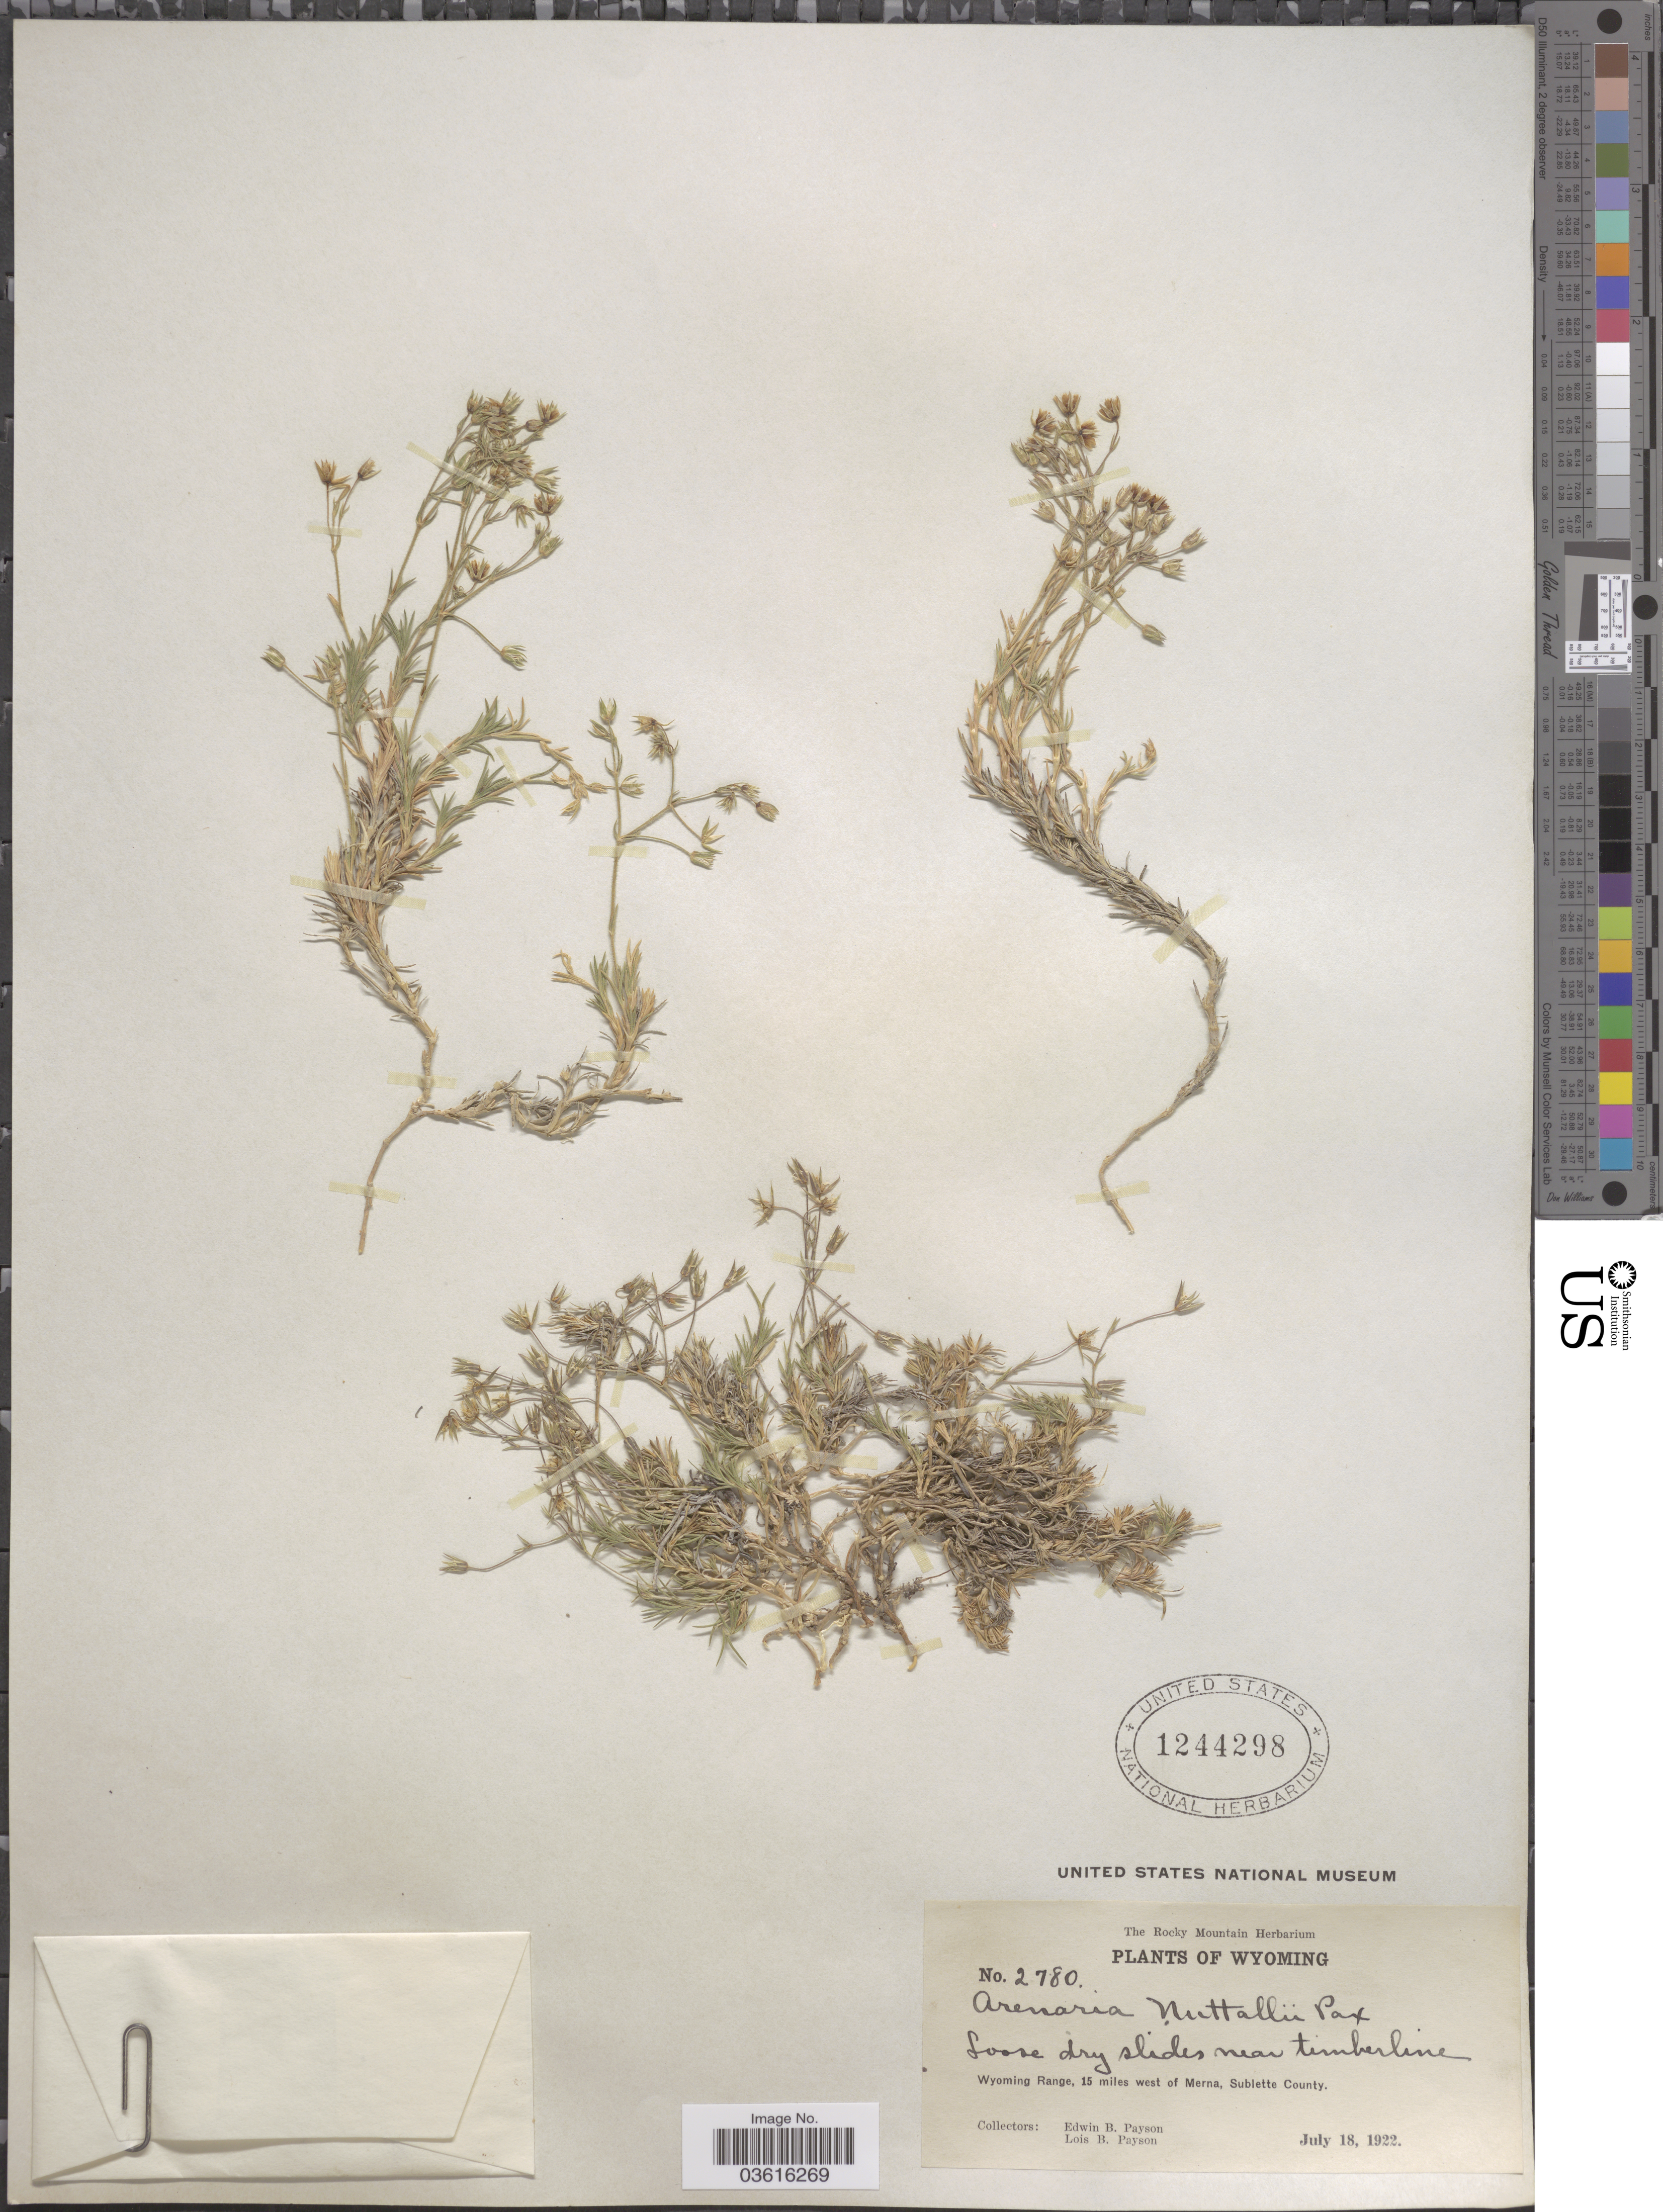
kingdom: Plantae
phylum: Tracheophyta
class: Magnoliopsida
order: Caryophyllales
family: Caryophyllaceae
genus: Minuartia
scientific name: Minuartia nuttallii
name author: (Pax) Briq.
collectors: E. B. Payson & L. Payson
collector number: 2780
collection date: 1922-07-18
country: United States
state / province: Wyoming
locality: Loose dry slides near timberline. Wyoming Range, 15 miles west of Merna, Sublette County.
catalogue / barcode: US 1244298